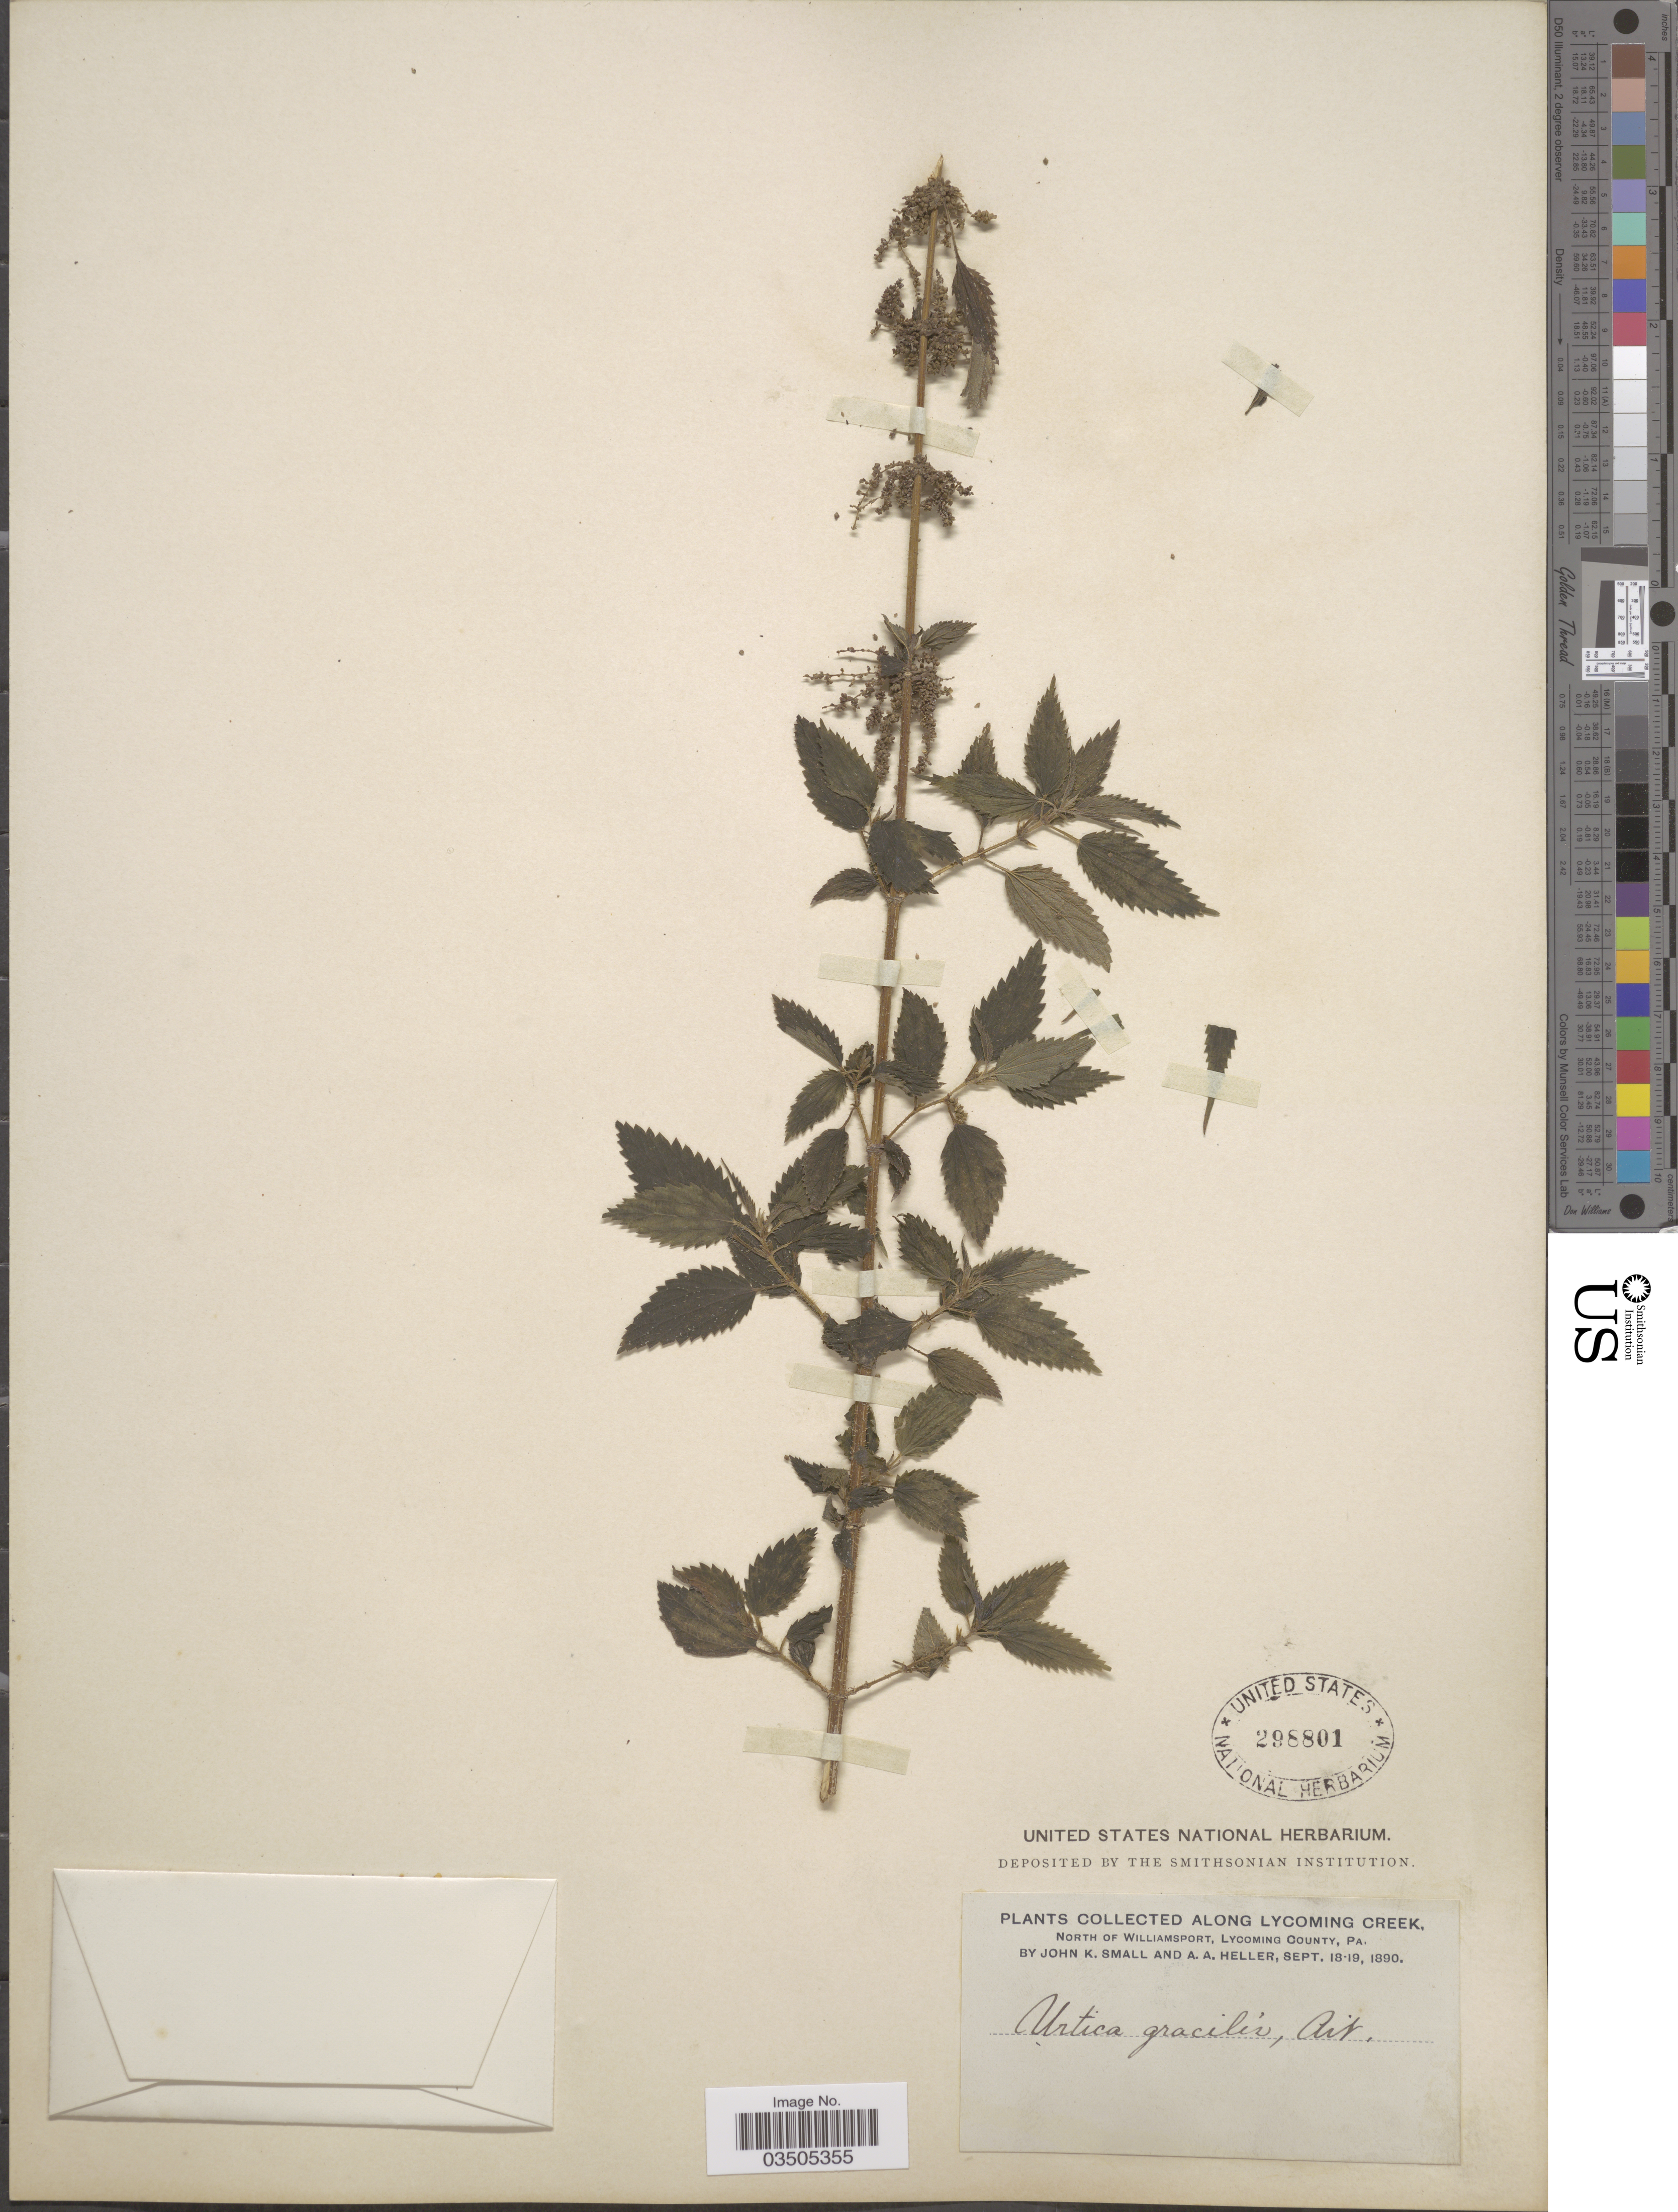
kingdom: Plantae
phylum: Tracheophyta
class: Magnoliopsida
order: Rosales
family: Urticaceae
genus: Urtica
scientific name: Urtica dioica subsp. gracilis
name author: L.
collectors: J. K. Small & A. A. Heller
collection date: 1890-09-18/1890-09-19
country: United States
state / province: Pennsylvania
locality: Along Lycoming Creek. North of Williamsport, Lycoming County.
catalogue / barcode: US 298801